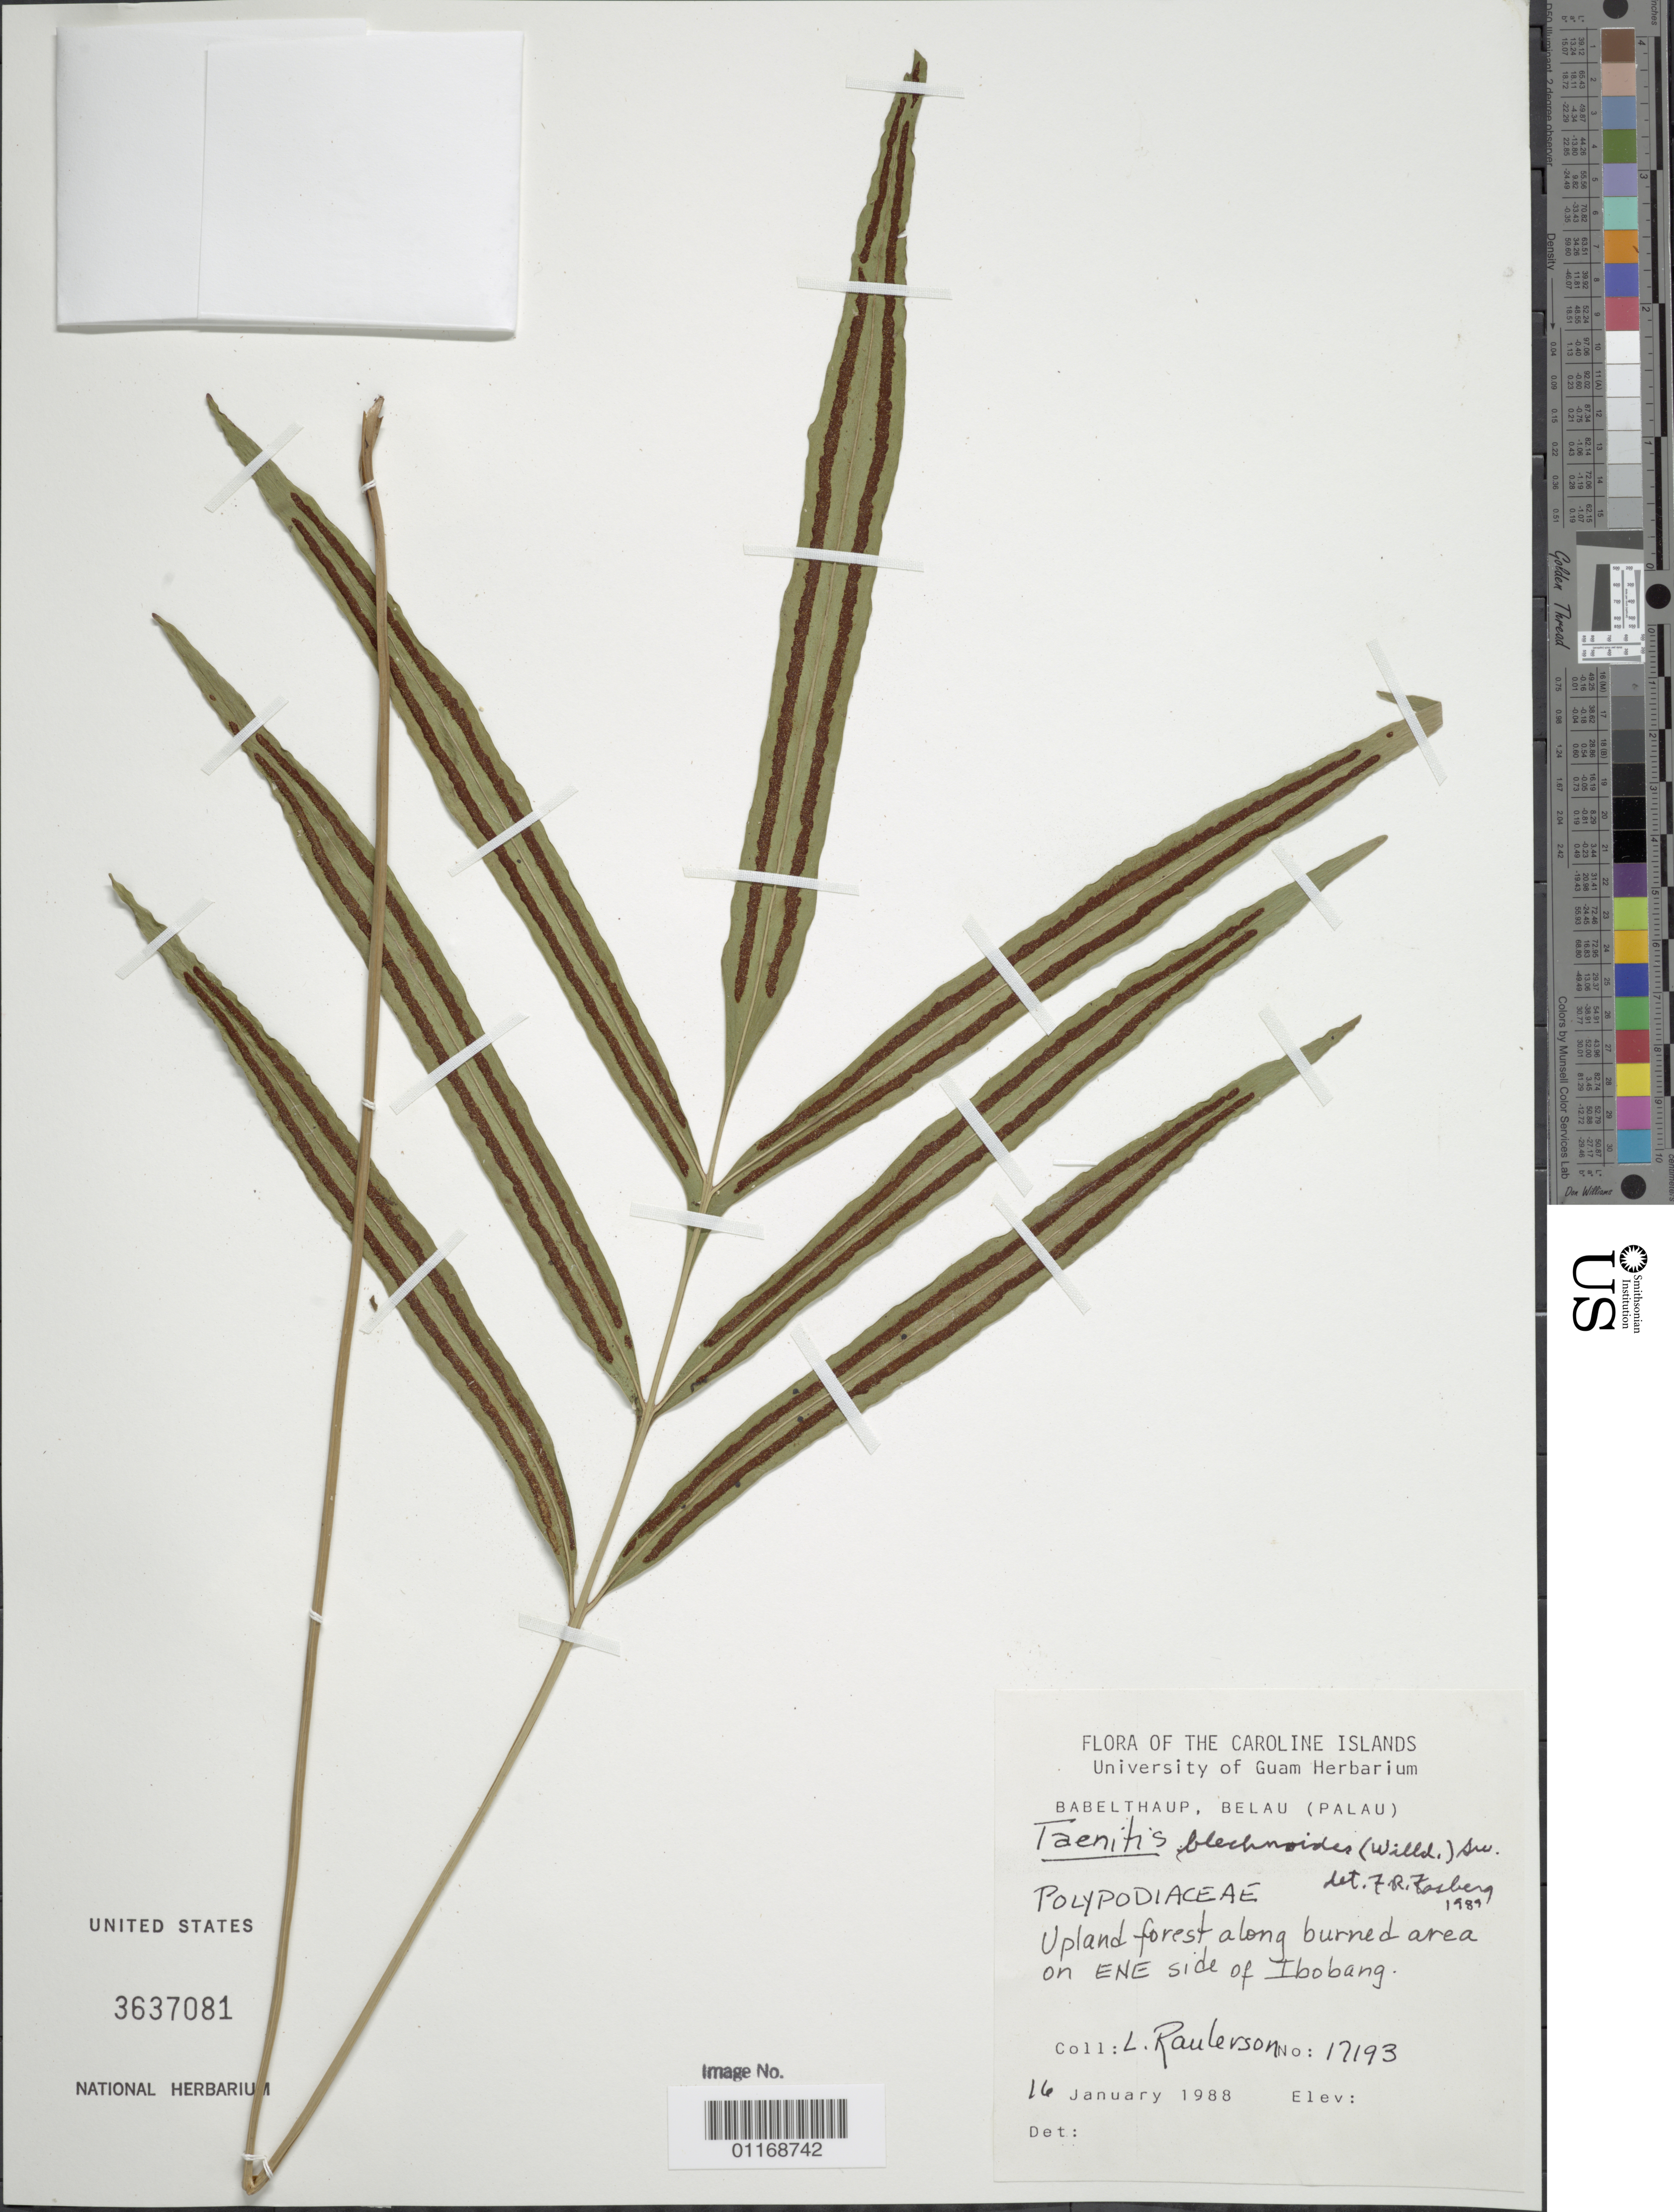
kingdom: Plantae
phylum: Tracheophyta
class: Polypodiopsida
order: Polypodiales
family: Pteridaceae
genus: Taenitis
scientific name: Taenitis blechnoides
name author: (Willd.) Sw.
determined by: Fosberg, F. R.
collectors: L. Raulerson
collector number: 17193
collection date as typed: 16 Jan 1988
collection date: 1988-01-16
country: Palau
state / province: Ngatpang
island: Babeldaob [Babelthuap]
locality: ENE side of Ibobang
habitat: Upland forest along burned area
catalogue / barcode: US 3637081